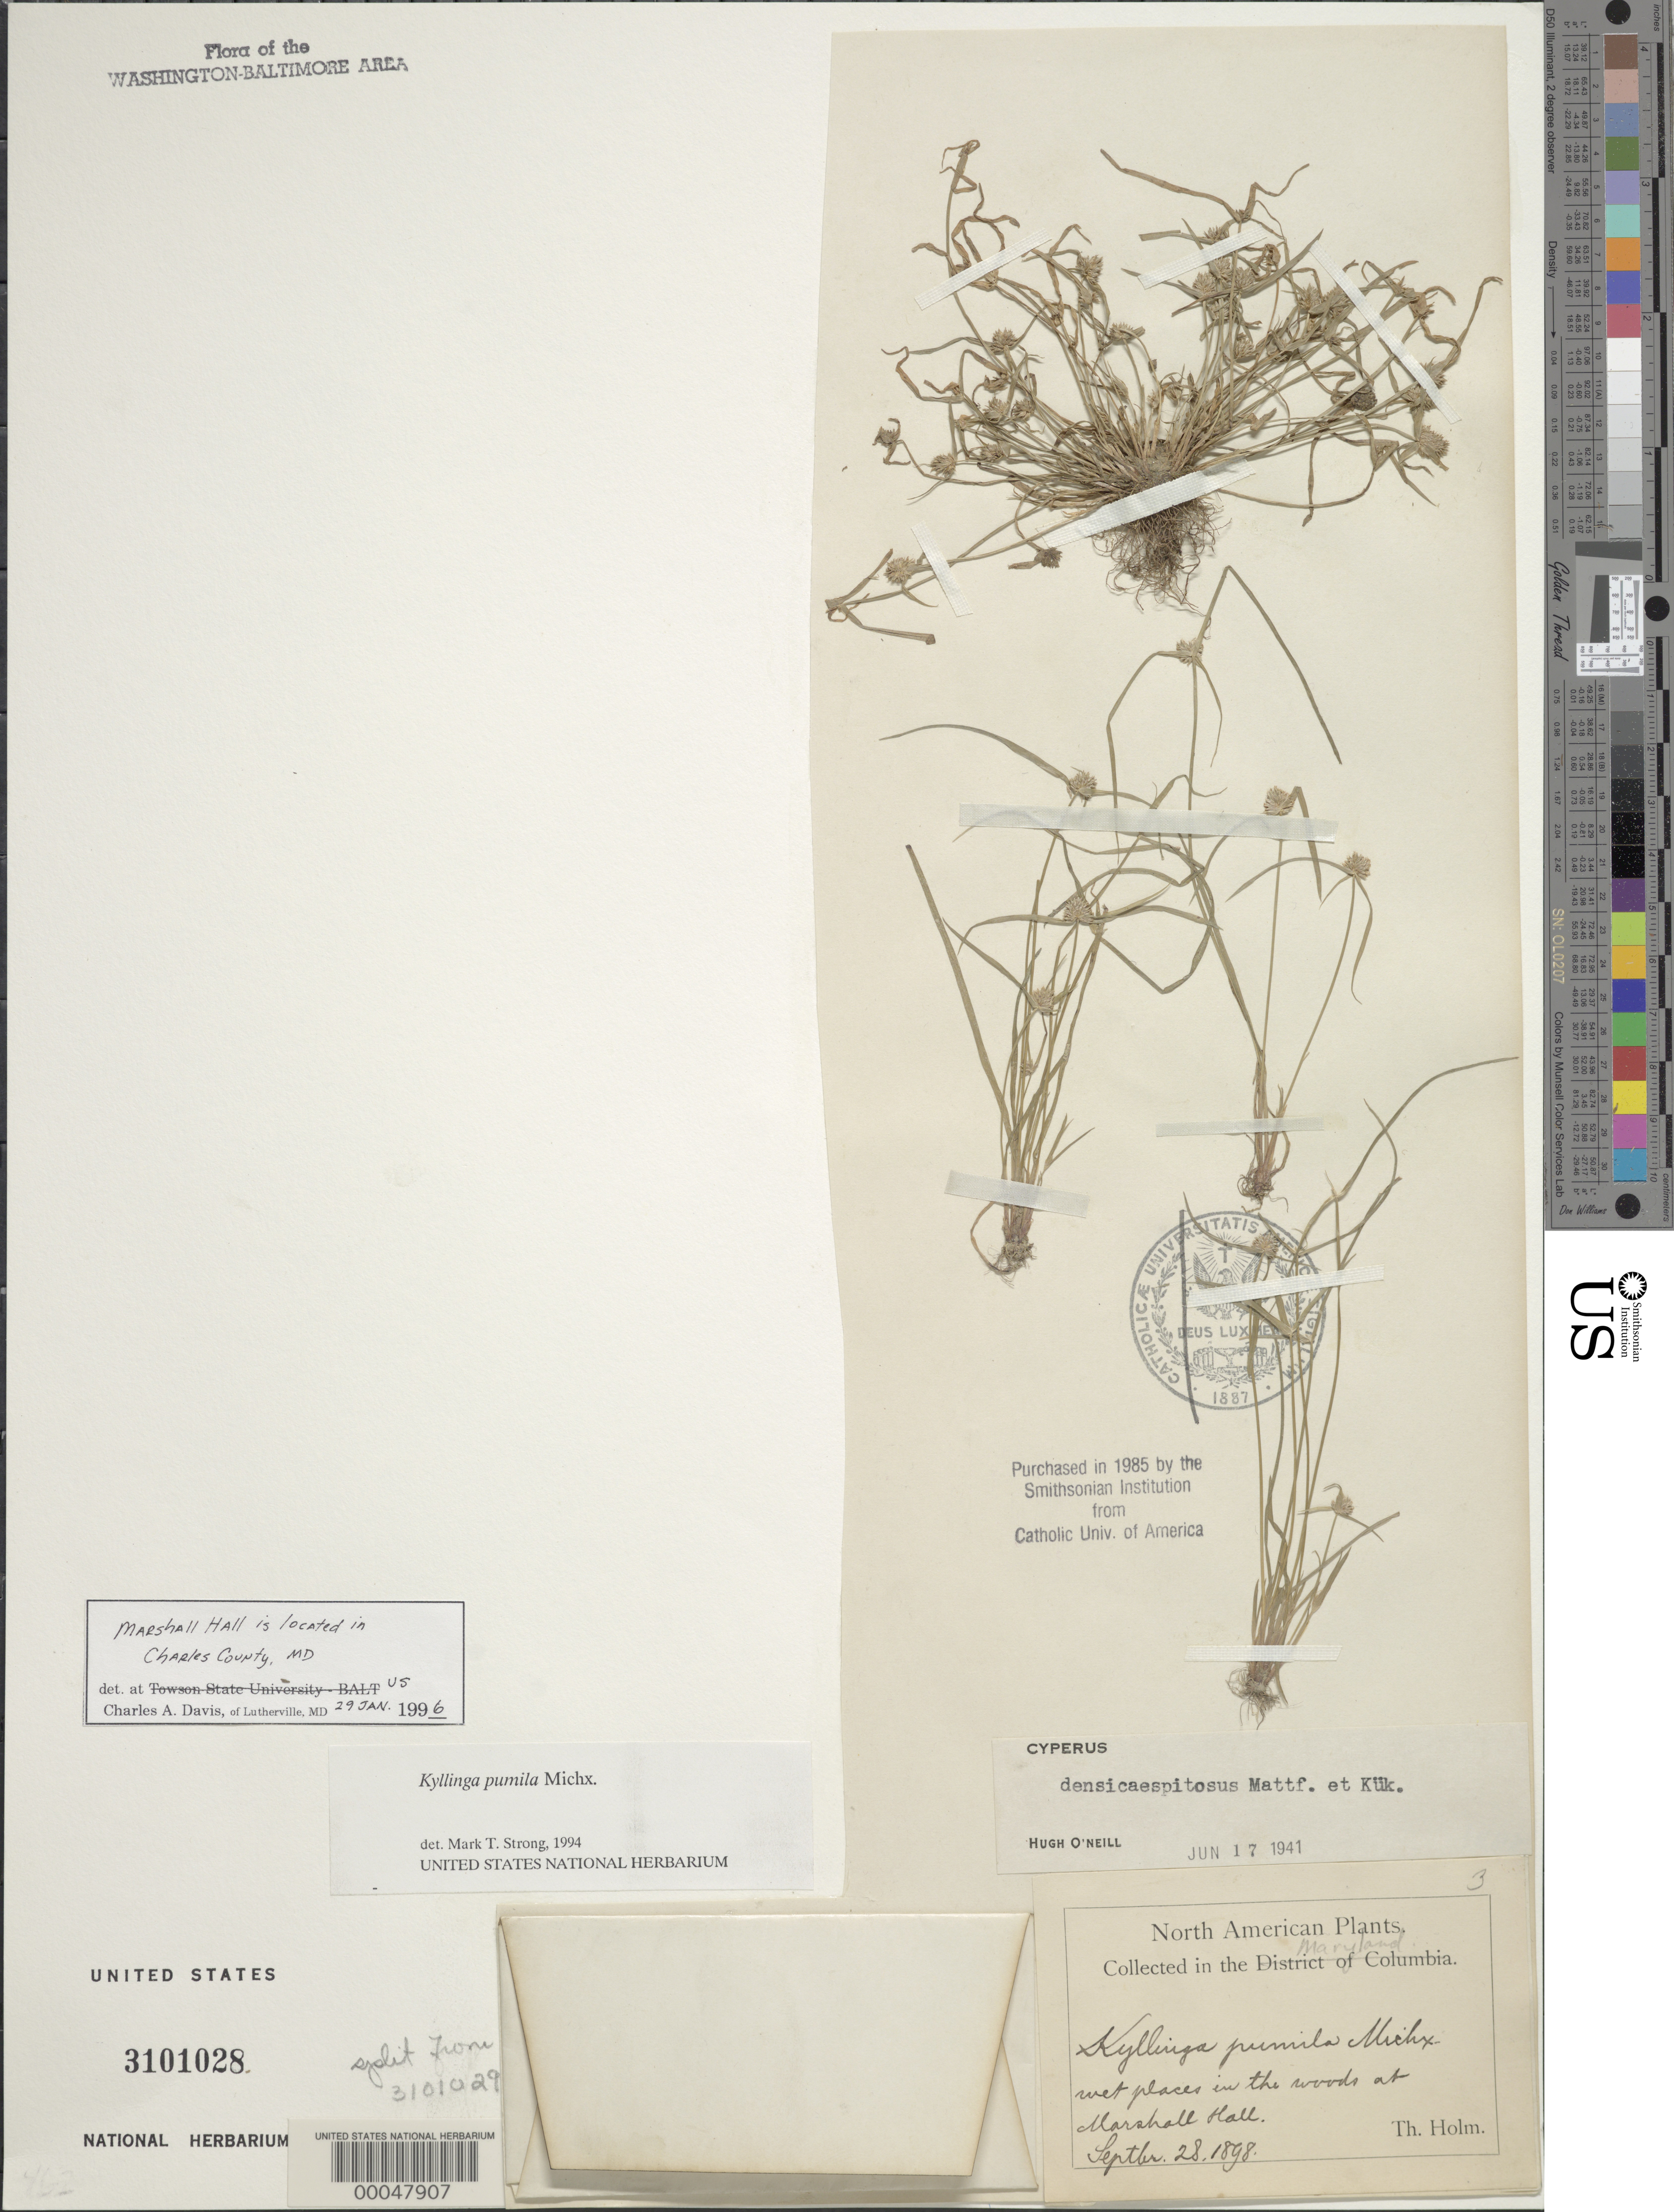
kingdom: Plantae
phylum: Tracheophyta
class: Liliopsida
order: Poales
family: Cyperaceae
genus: Cyperus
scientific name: Cyperus hortensis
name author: (Salzm. ex Steud.) Dorr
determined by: Strong, M. T., (US), Smithsonian Institution - National Museum of Natural History (UNITED STATES)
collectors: T. Holm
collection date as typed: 28 Sep 1898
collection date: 1898-09-28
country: United States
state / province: Maryland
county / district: Charles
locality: Marshall Hall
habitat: Wet places in the woods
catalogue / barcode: US 3101028